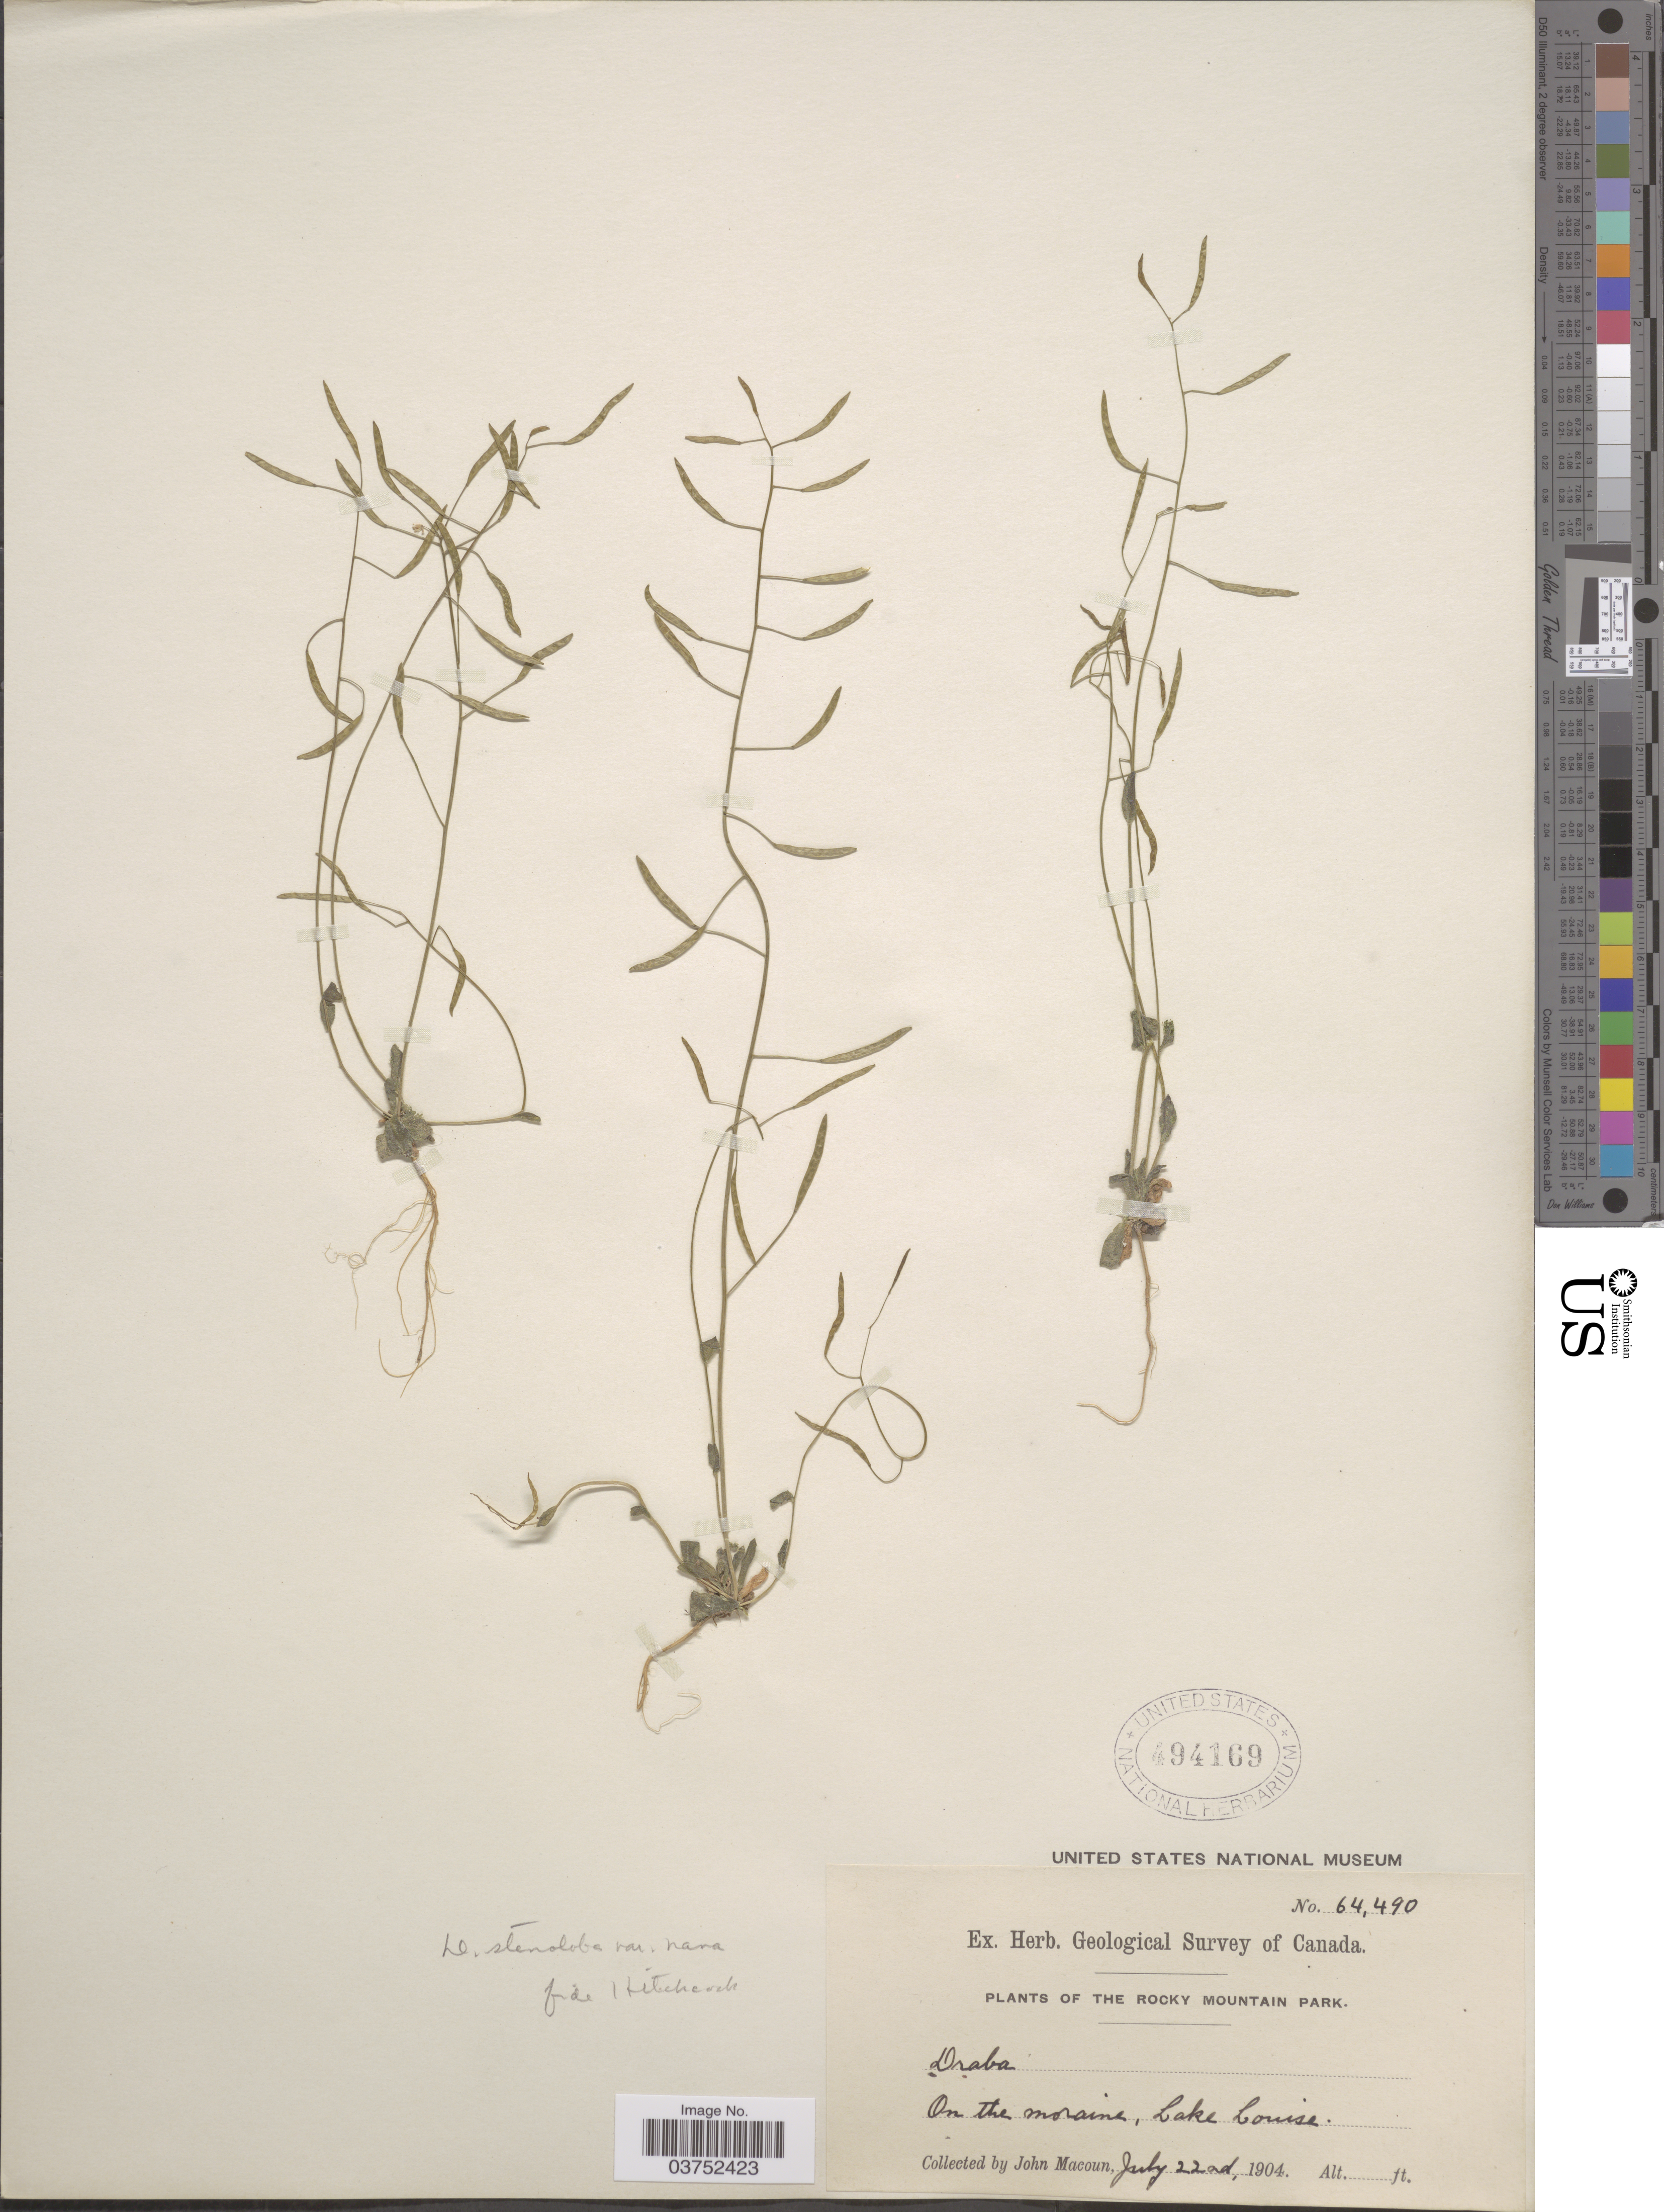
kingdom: Plantae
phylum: Tracheophyta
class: Magnoliopsida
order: Brassicales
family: Brassicaceae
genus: Draba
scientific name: Draba stenoloba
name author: Ledeb.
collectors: J. Macoun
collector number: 64490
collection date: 1904-07-22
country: Canada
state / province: Alberta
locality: The Rocky Mountain Park. On the moraine, Lake Louise.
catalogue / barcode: US 494169